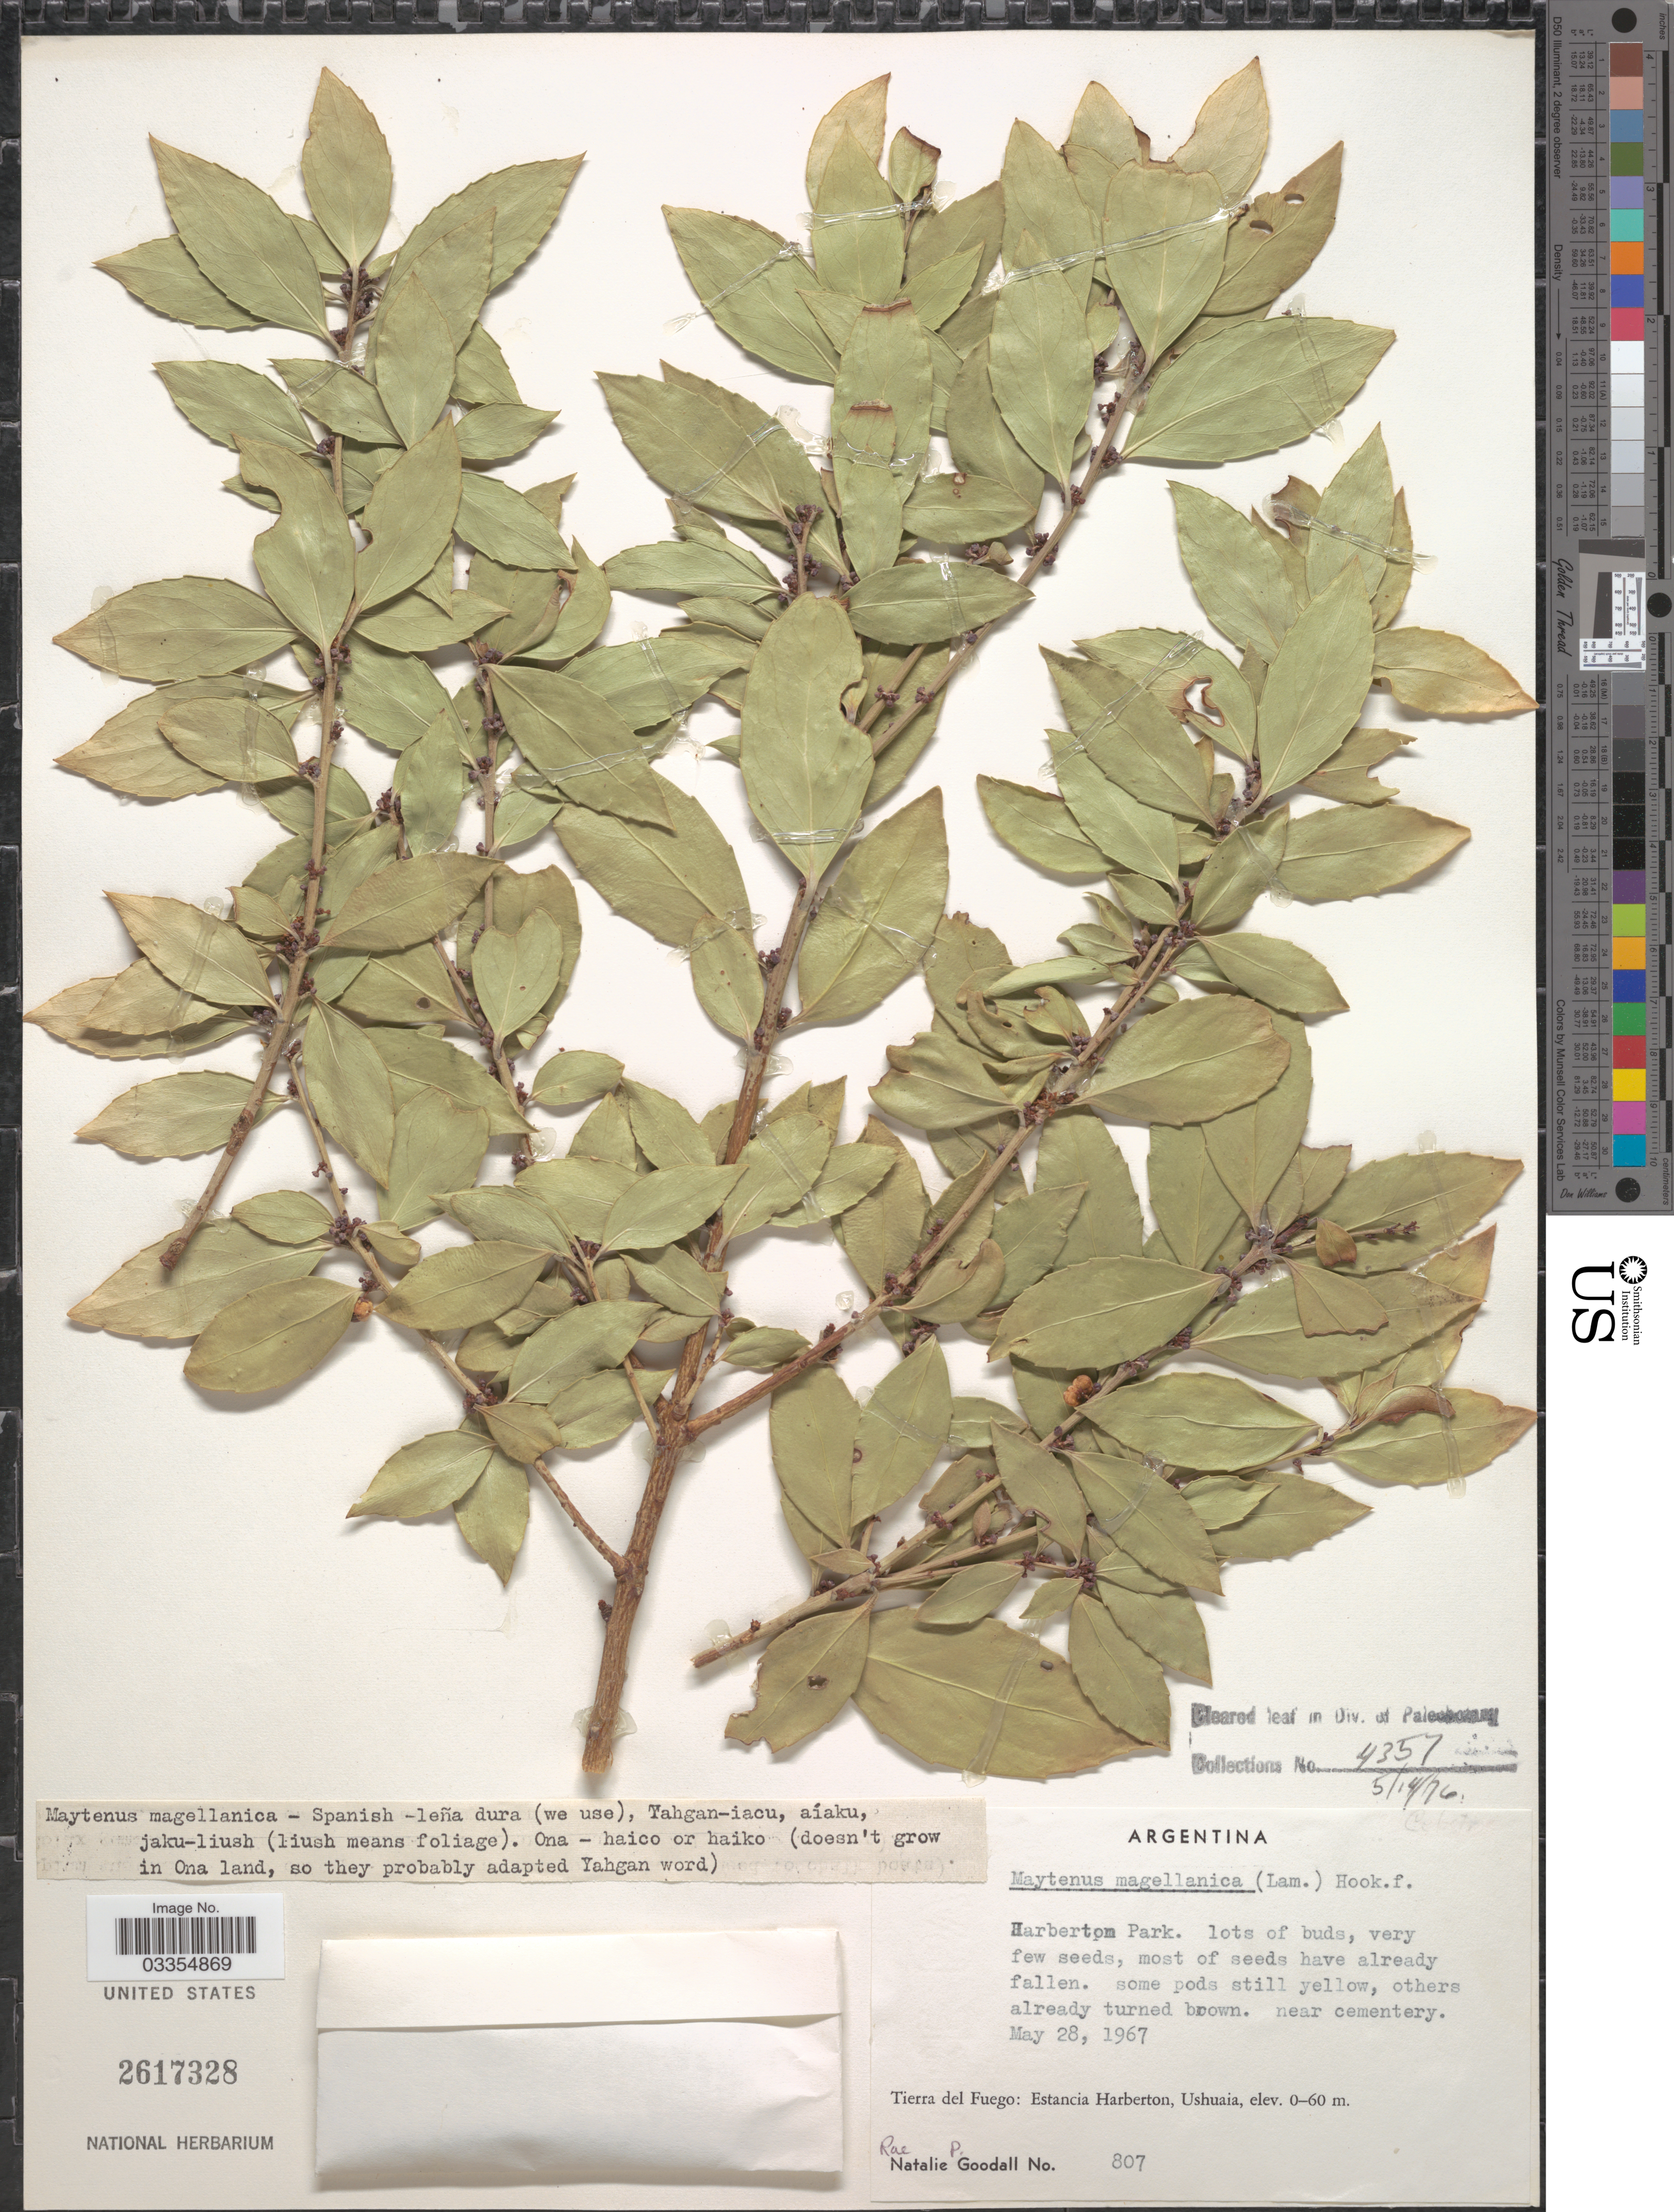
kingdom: Plantae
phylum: Tracheophyta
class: Magnoliopsida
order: Celastrales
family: Celastraceae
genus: Maytenus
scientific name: Maytenus magellanica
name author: (Lam.) Hook. f.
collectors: R. Goodall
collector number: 807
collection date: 1967-05-28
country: Argentina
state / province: Tierra del Fuego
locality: Near cemetery. Estancia Harberton, Ushuaia.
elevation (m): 0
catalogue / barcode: US 2617328